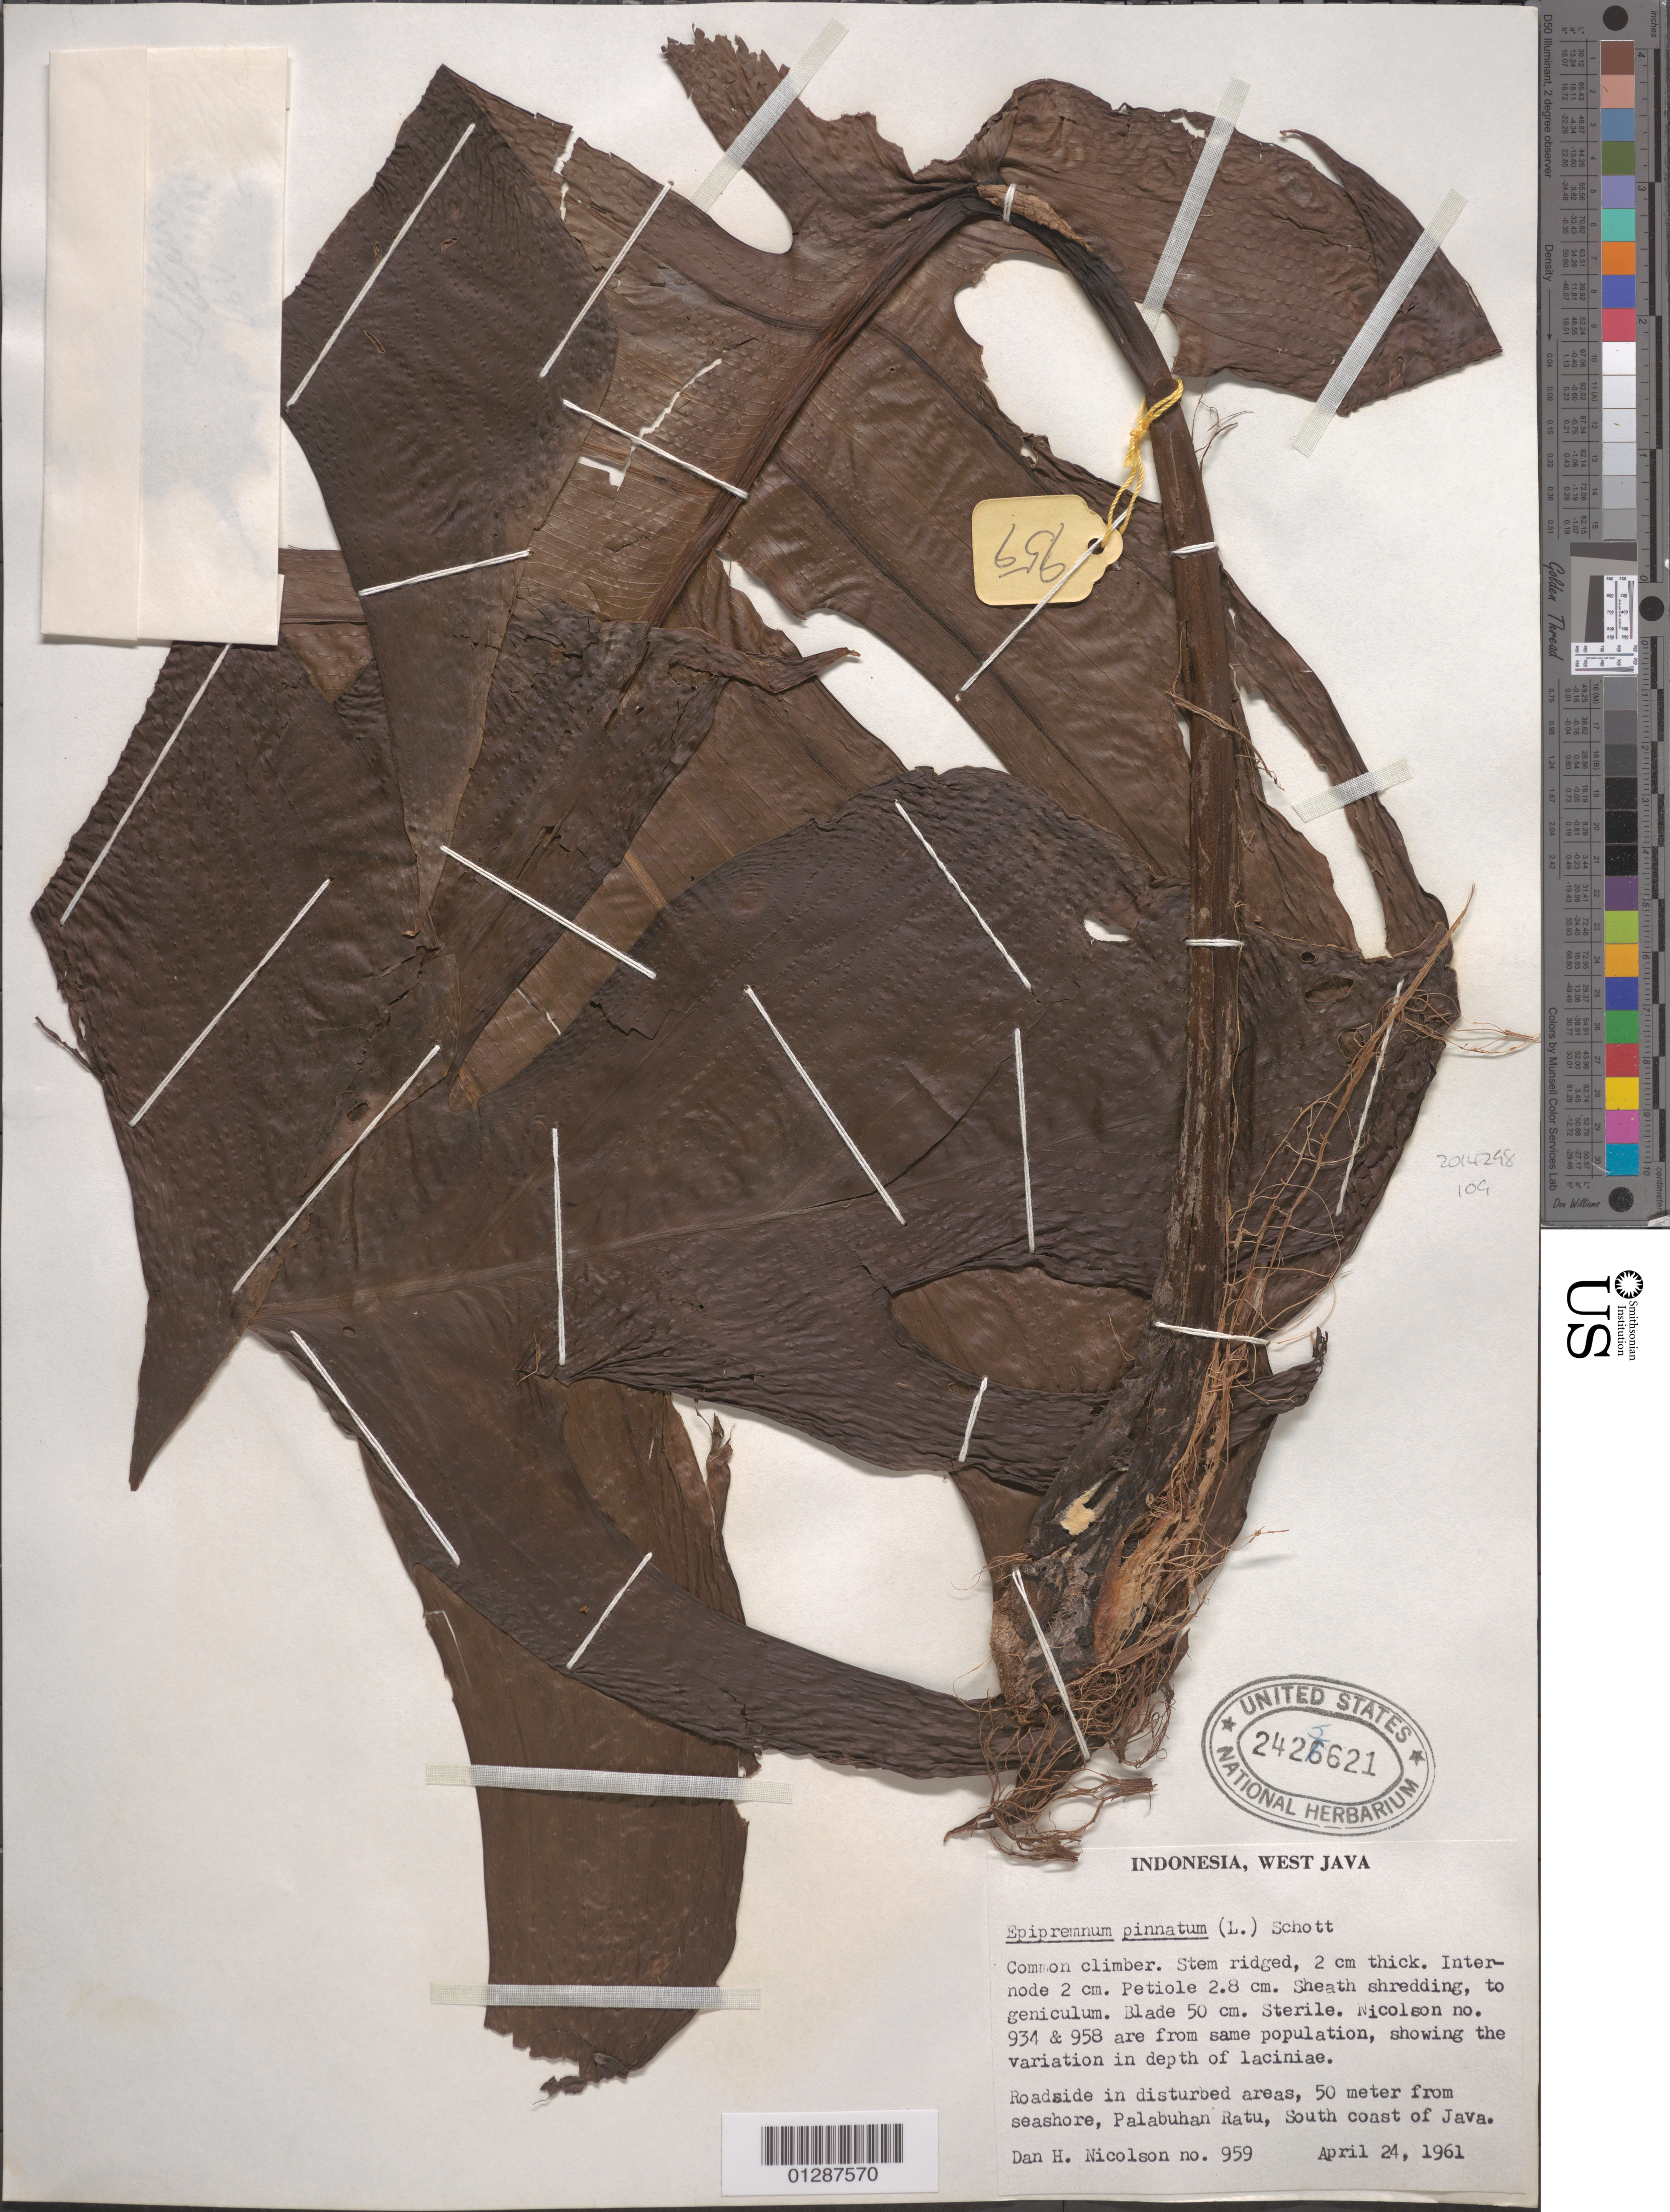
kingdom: Plantae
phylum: Tracheophyta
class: Liliopsida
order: Alismatales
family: Araceae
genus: Epipremnum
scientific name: Epipremnum pinnatum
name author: (L.) Engl.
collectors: D. H. Nicolson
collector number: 959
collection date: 1961-04-24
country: Indonesia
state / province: Java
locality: West Java. Roadside in disturbed areas, seashore, Palabuhan Ratu, South coast of Java.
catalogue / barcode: US 2425621